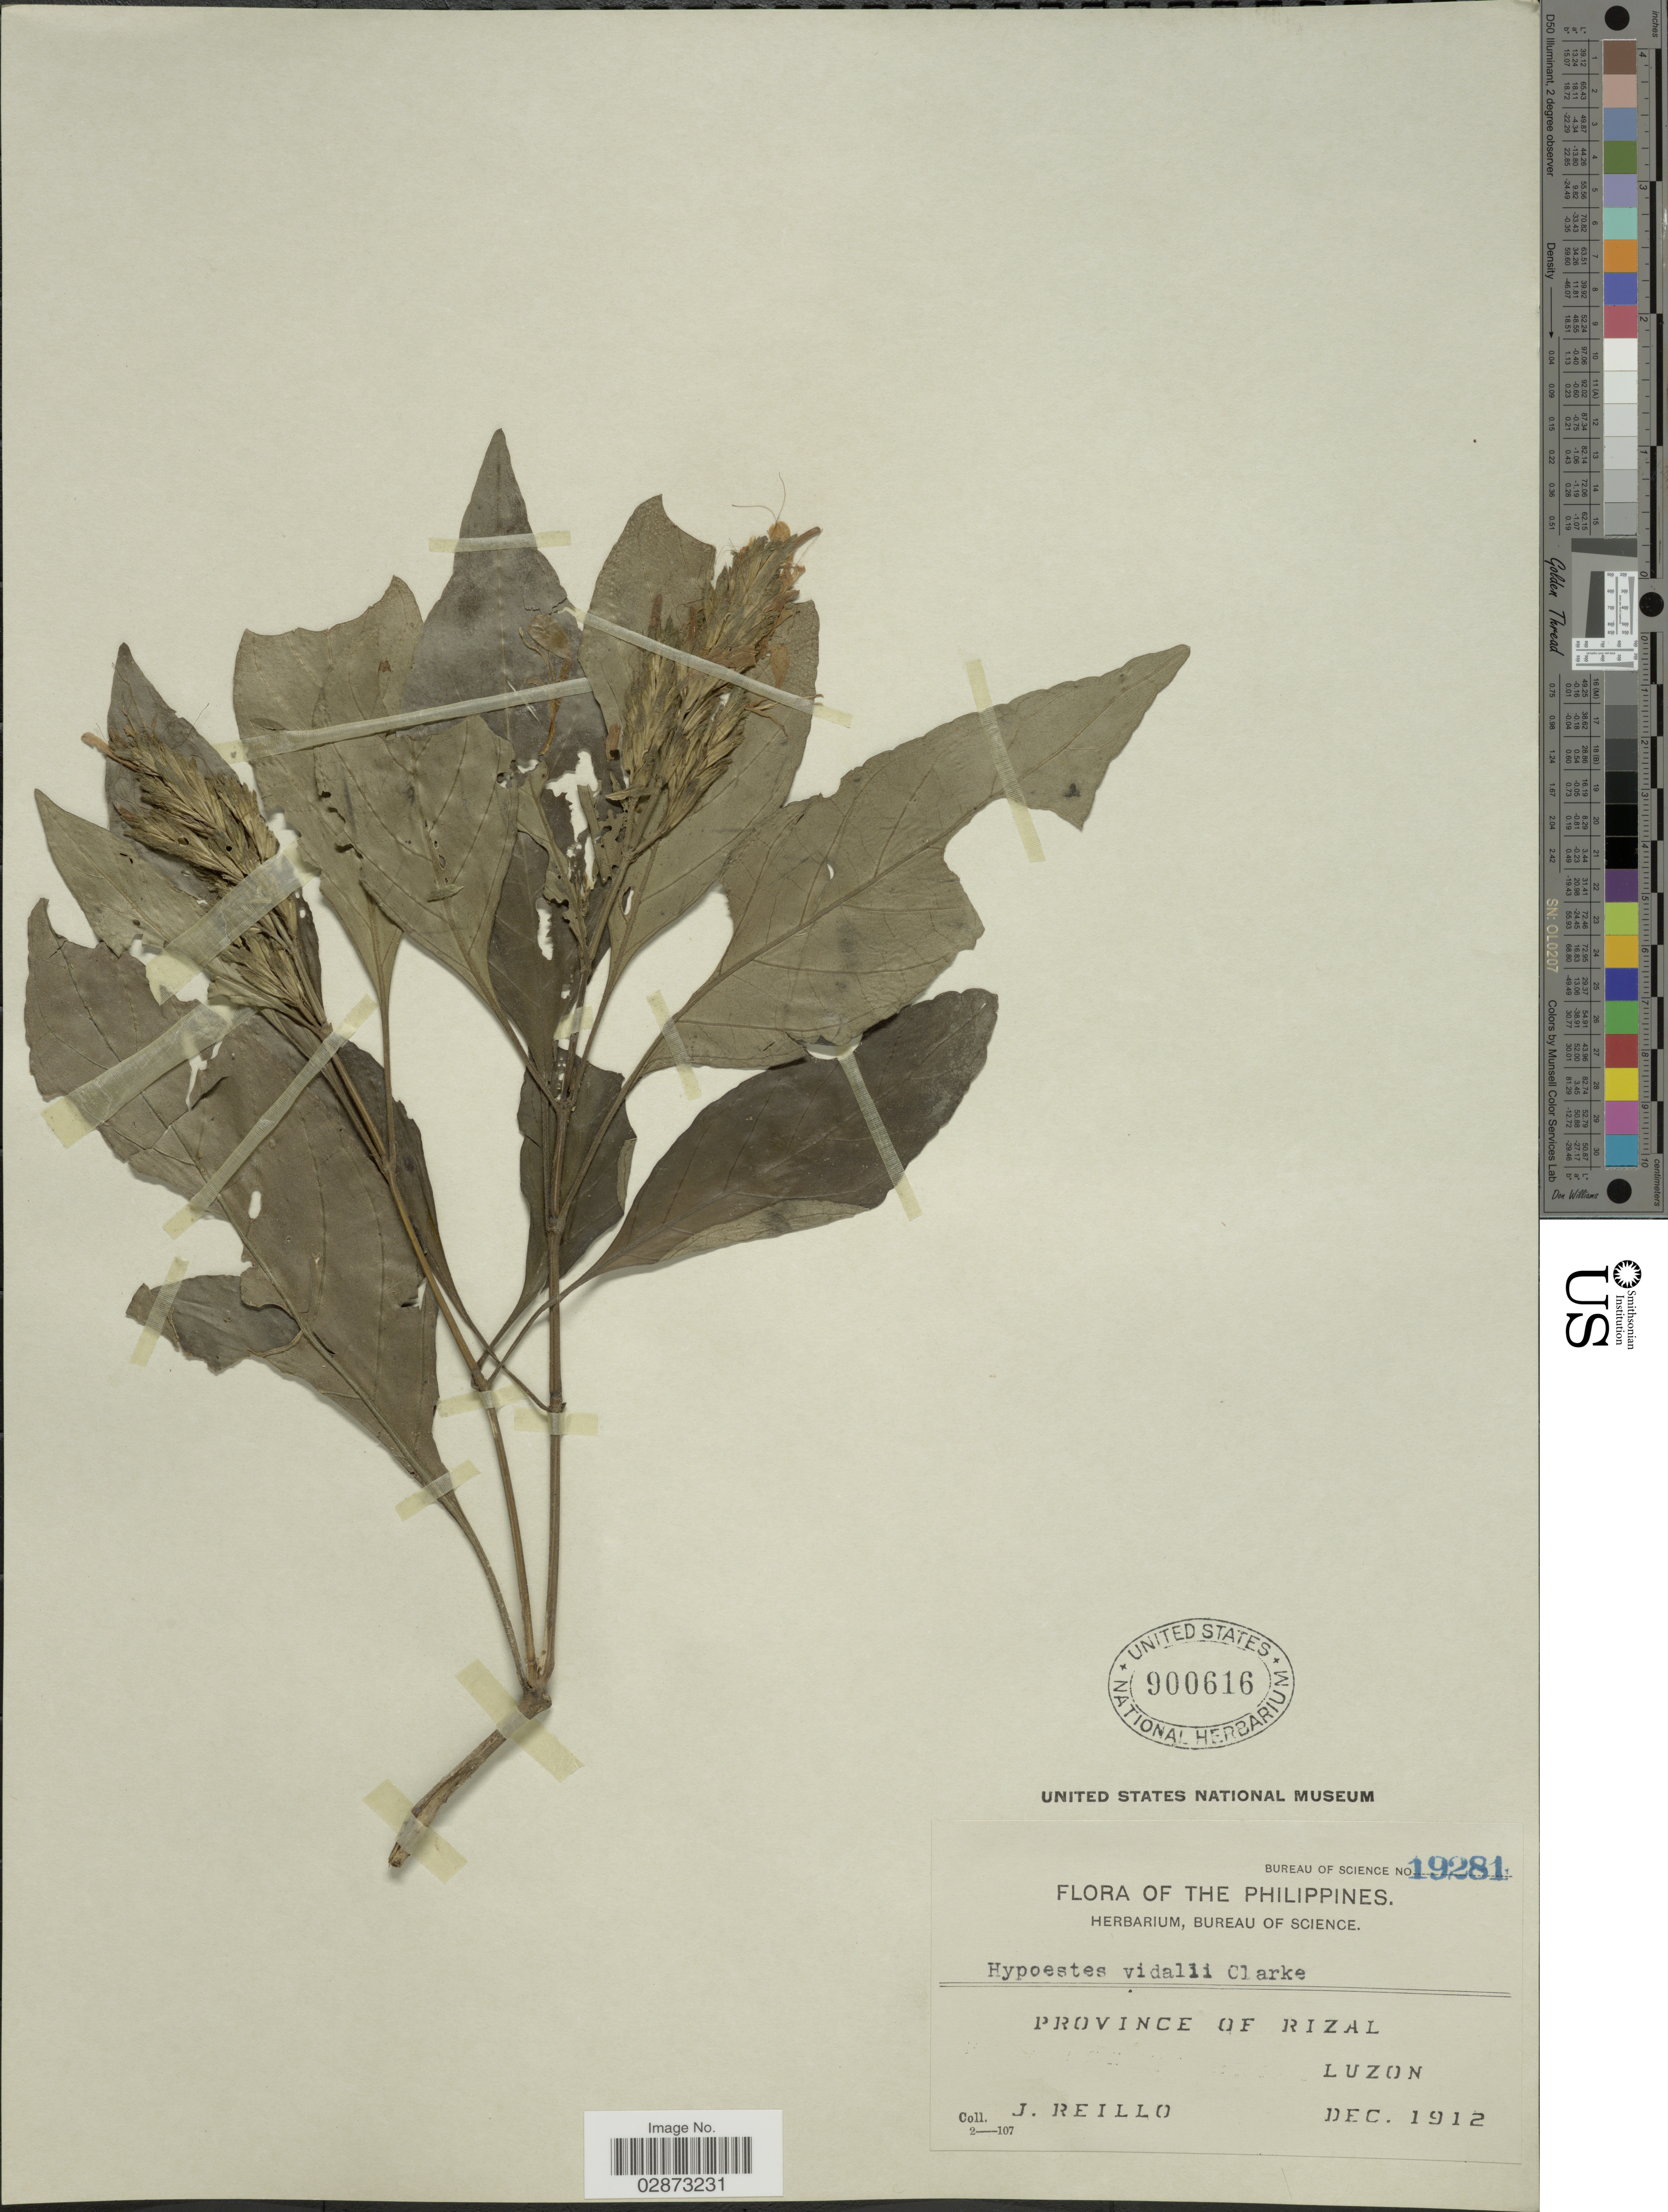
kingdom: Plantae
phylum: Tracheophyta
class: Magnoliopsida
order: Lamiales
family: Acanthaceae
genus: Hypoestes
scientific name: Hypoestes vidalii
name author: C.B. Clarke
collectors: J. Reillo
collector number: Bureau of Science 19281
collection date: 1912-12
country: Philippines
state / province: Calabarzon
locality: Province of Rizal. Luzon.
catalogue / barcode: US 900616